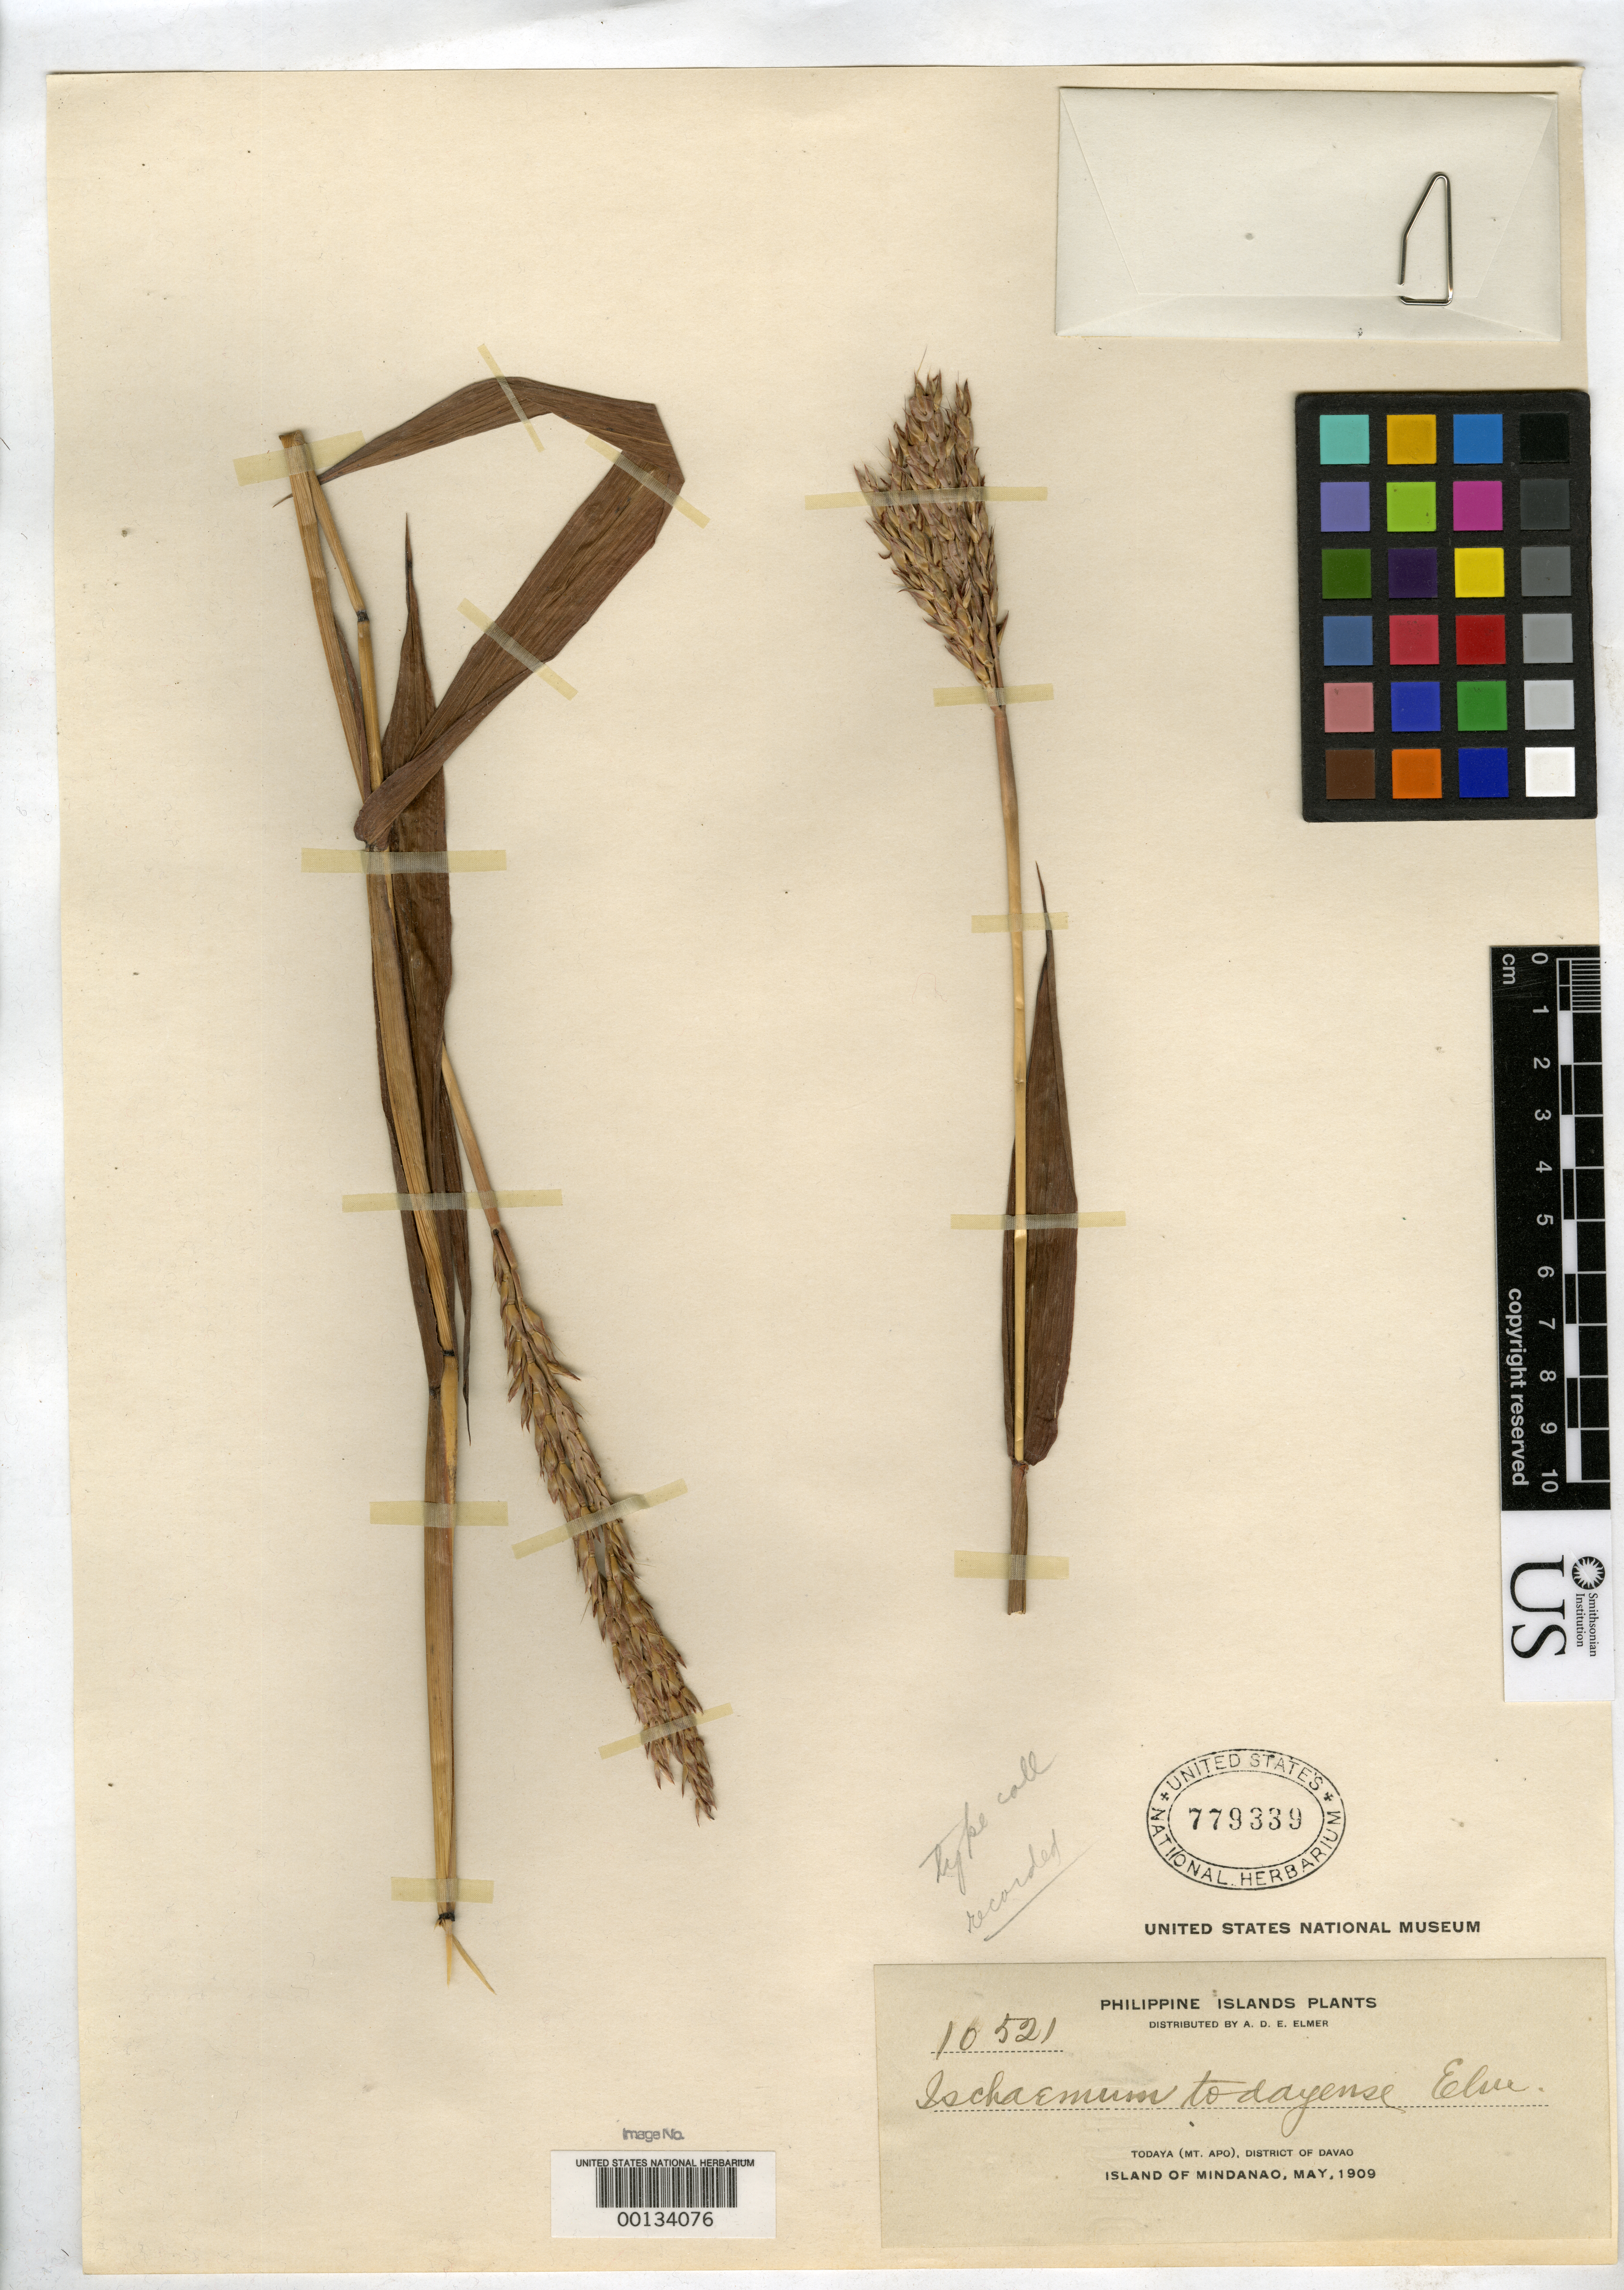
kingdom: Plantae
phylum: Tracheophyta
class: Liliopsida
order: Poales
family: Poaceae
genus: Ischaemum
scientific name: Ischaemum todayense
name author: Elmer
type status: Isotype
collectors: A. D. E. Elmer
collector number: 10521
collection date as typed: May 1909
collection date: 1909-05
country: Philippines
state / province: Davao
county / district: Davao del Sur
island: Mindanao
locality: Todaya (Mt. Apo).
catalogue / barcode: US 779339